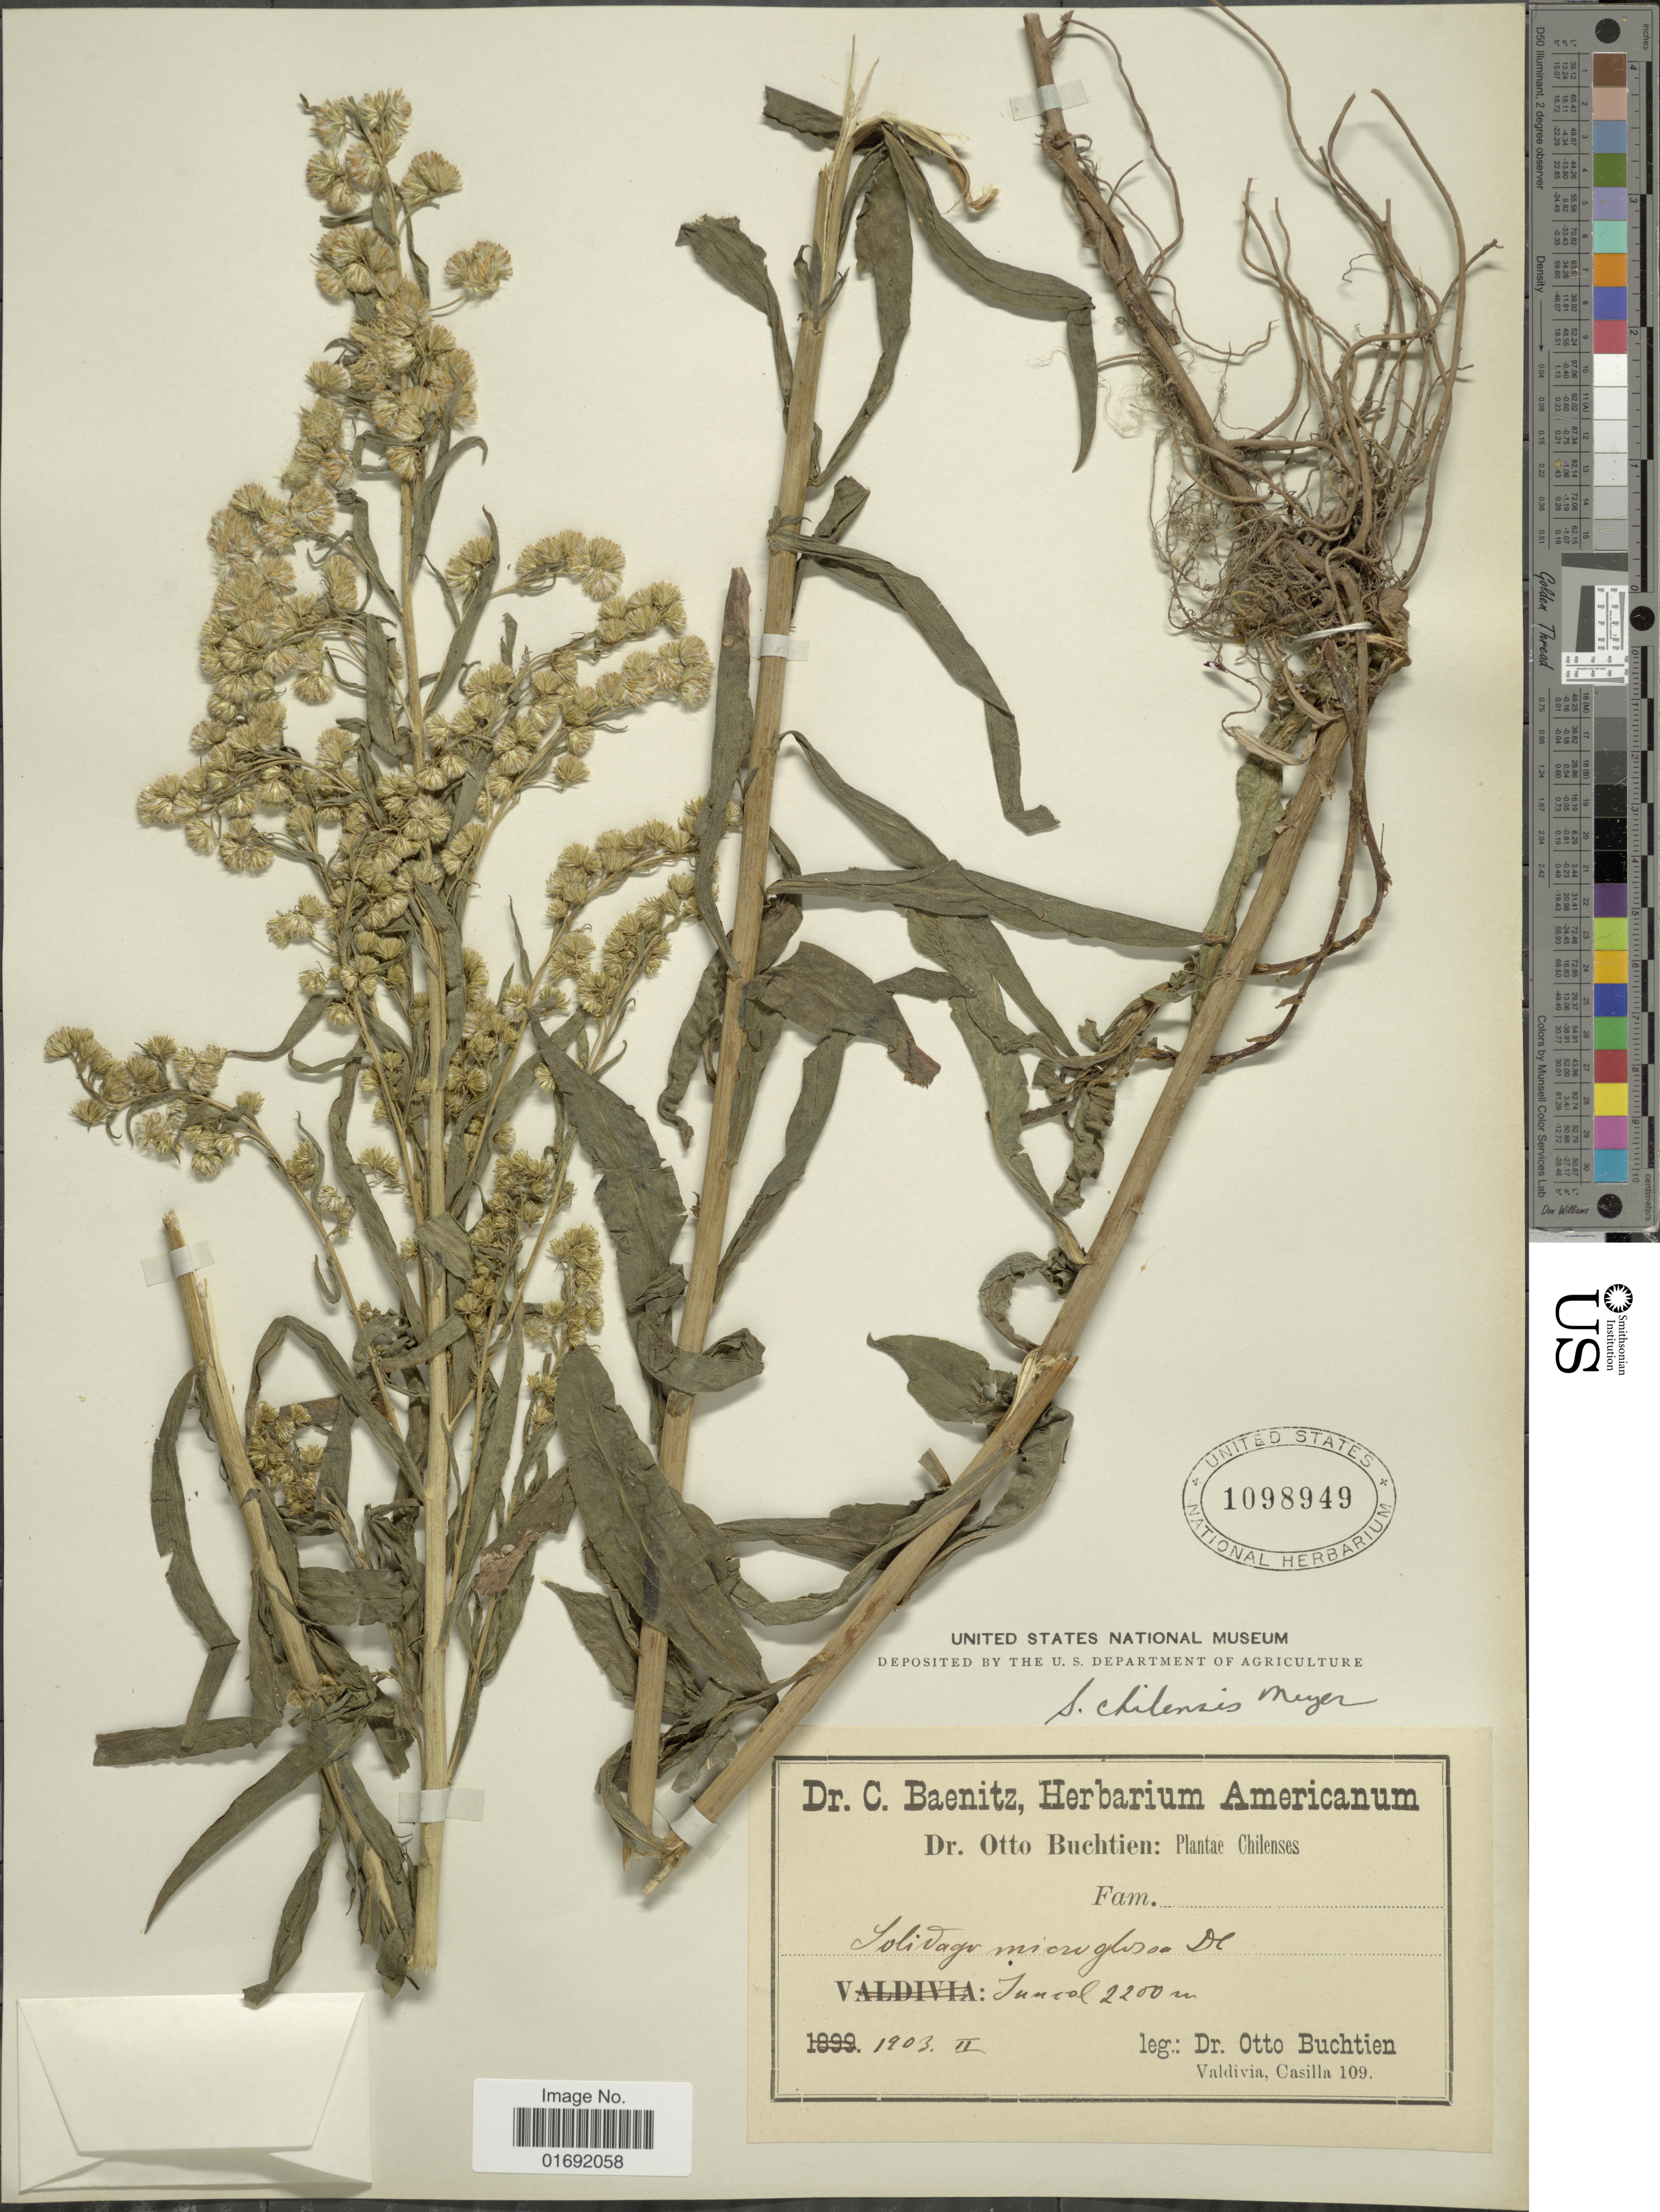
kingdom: Plantae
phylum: Tracheophyta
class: Magnoliopsida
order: Asterales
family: Asteraceae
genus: Solidago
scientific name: Solidago chilensis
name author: Meyen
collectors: O. Buchtien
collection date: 1903-02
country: Chile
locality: Juncol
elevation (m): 2200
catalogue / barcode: US 1098949